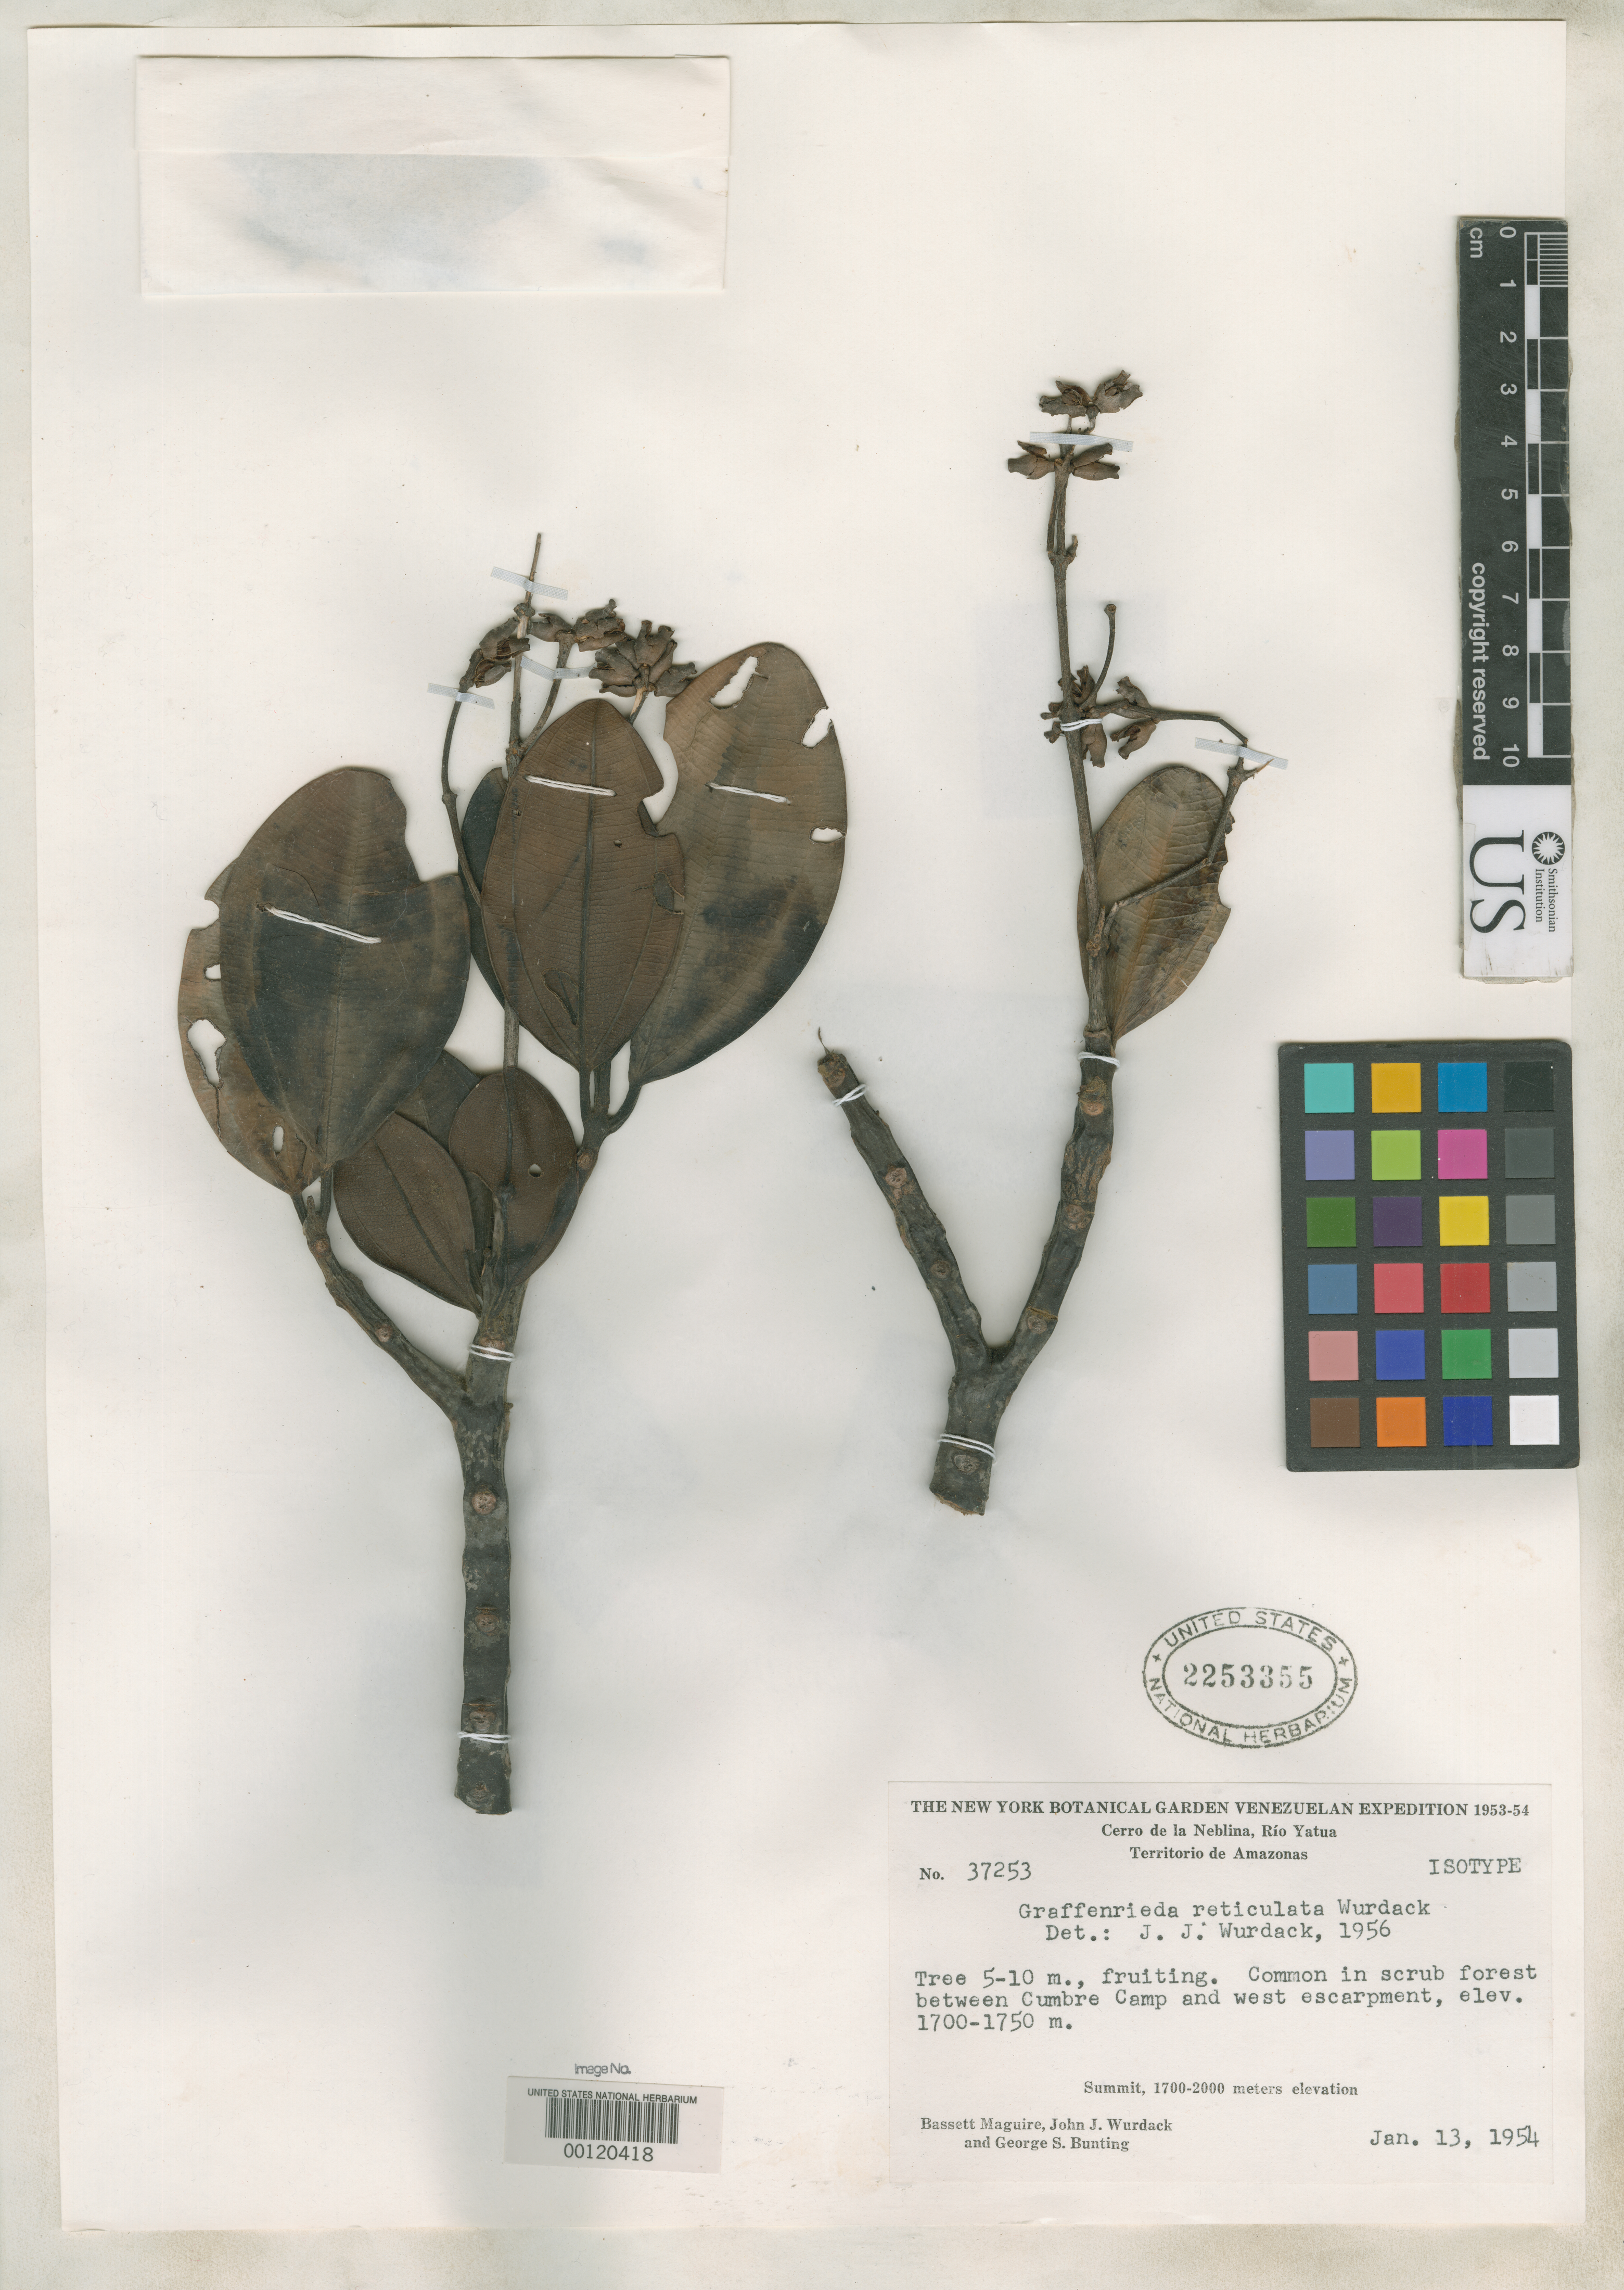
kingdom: Plantae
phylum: Tracheophyta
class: Magnoliopsida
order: Myrtales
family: Melastomataceae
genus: Graffenrieda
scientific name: Graffenrieda reticulata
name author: Wurdack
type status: Isotype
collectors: B. Maguire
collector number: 37253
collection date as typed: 13 Jan 1954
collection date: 1954-01-13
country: Venezuela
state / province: Amazonas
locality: Cerro de la Neblina, Rio Yatua, between Cumbre camp and west escarpment.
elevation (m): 1700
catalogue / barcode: US 2253355